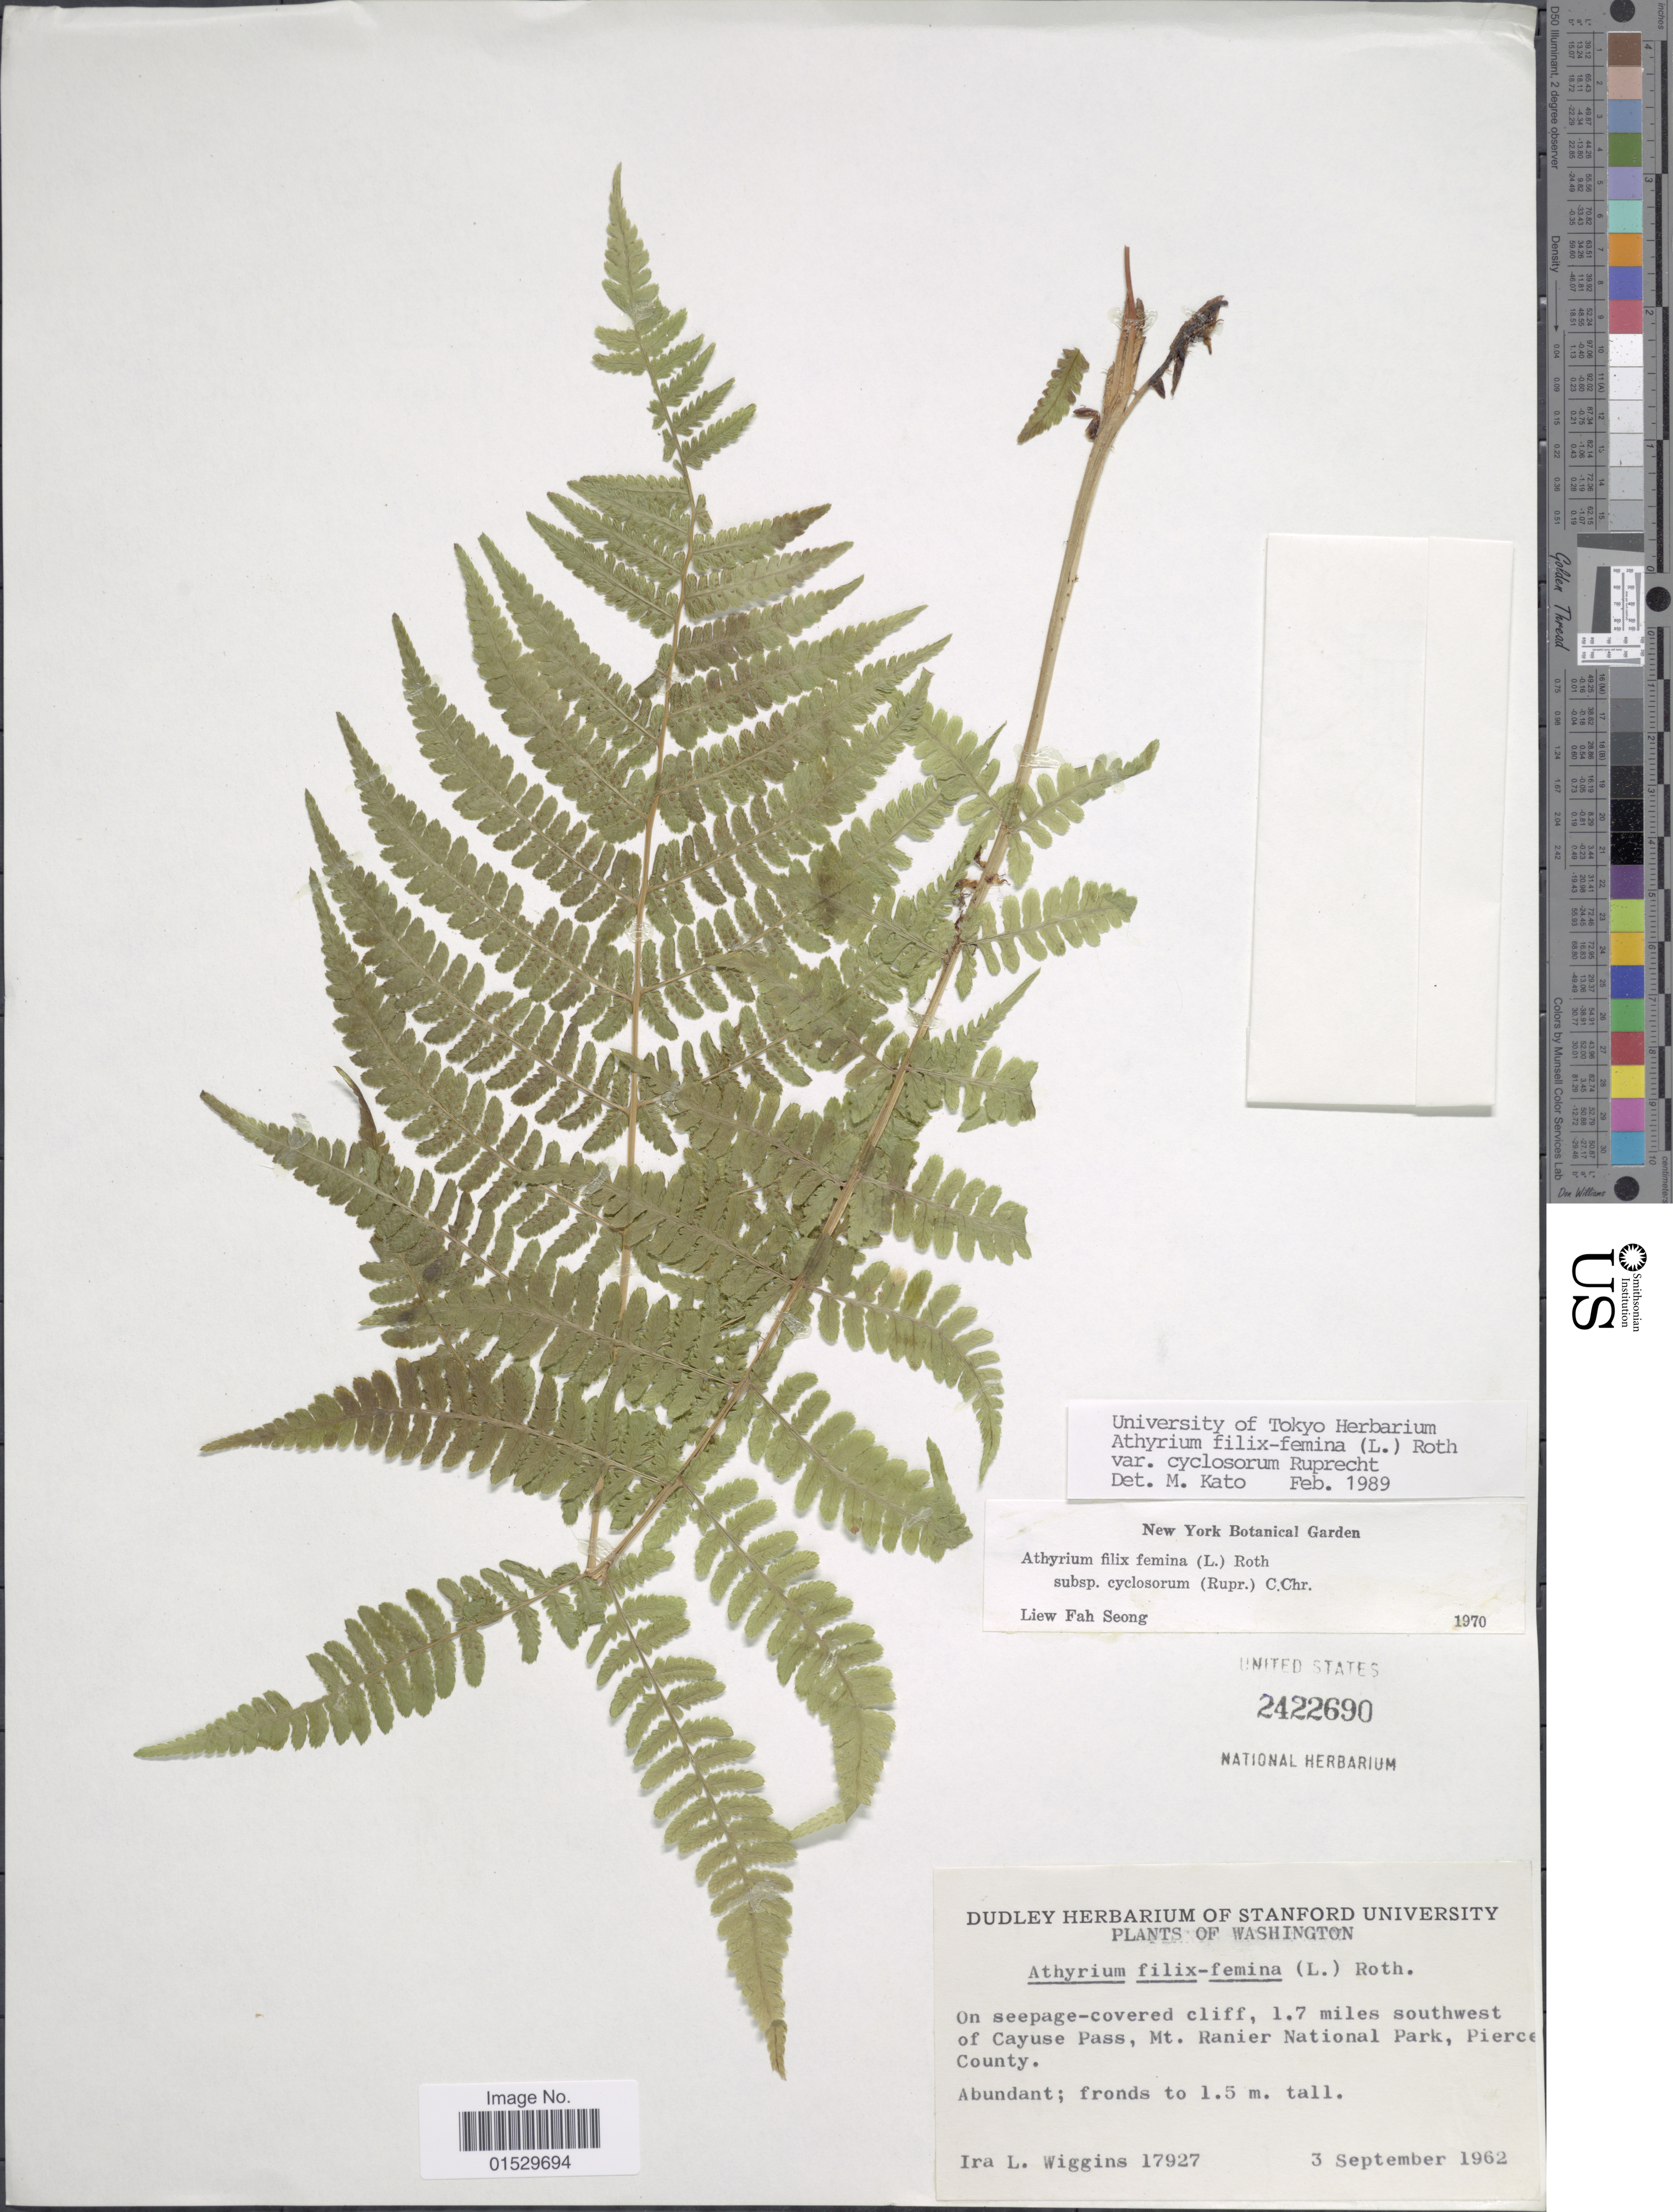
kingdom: Plantae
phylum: Tracheophyta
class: Polypodiopsida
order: Polypodiales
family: Athyriaceae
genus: Athyrium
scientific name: Athyrium filix-femina subsp. cyclosorum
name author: (Rupr.) C. Chr.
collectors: I. L. Wiggins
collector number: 17927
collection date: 1962-09-03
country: United States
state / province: Washington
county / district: Pierce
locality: On seepage-covered cliff, 1.7 miles southwest of Cayuse Pass, Mt. Rainier National Park, Pierce County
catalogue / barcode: US 2422690